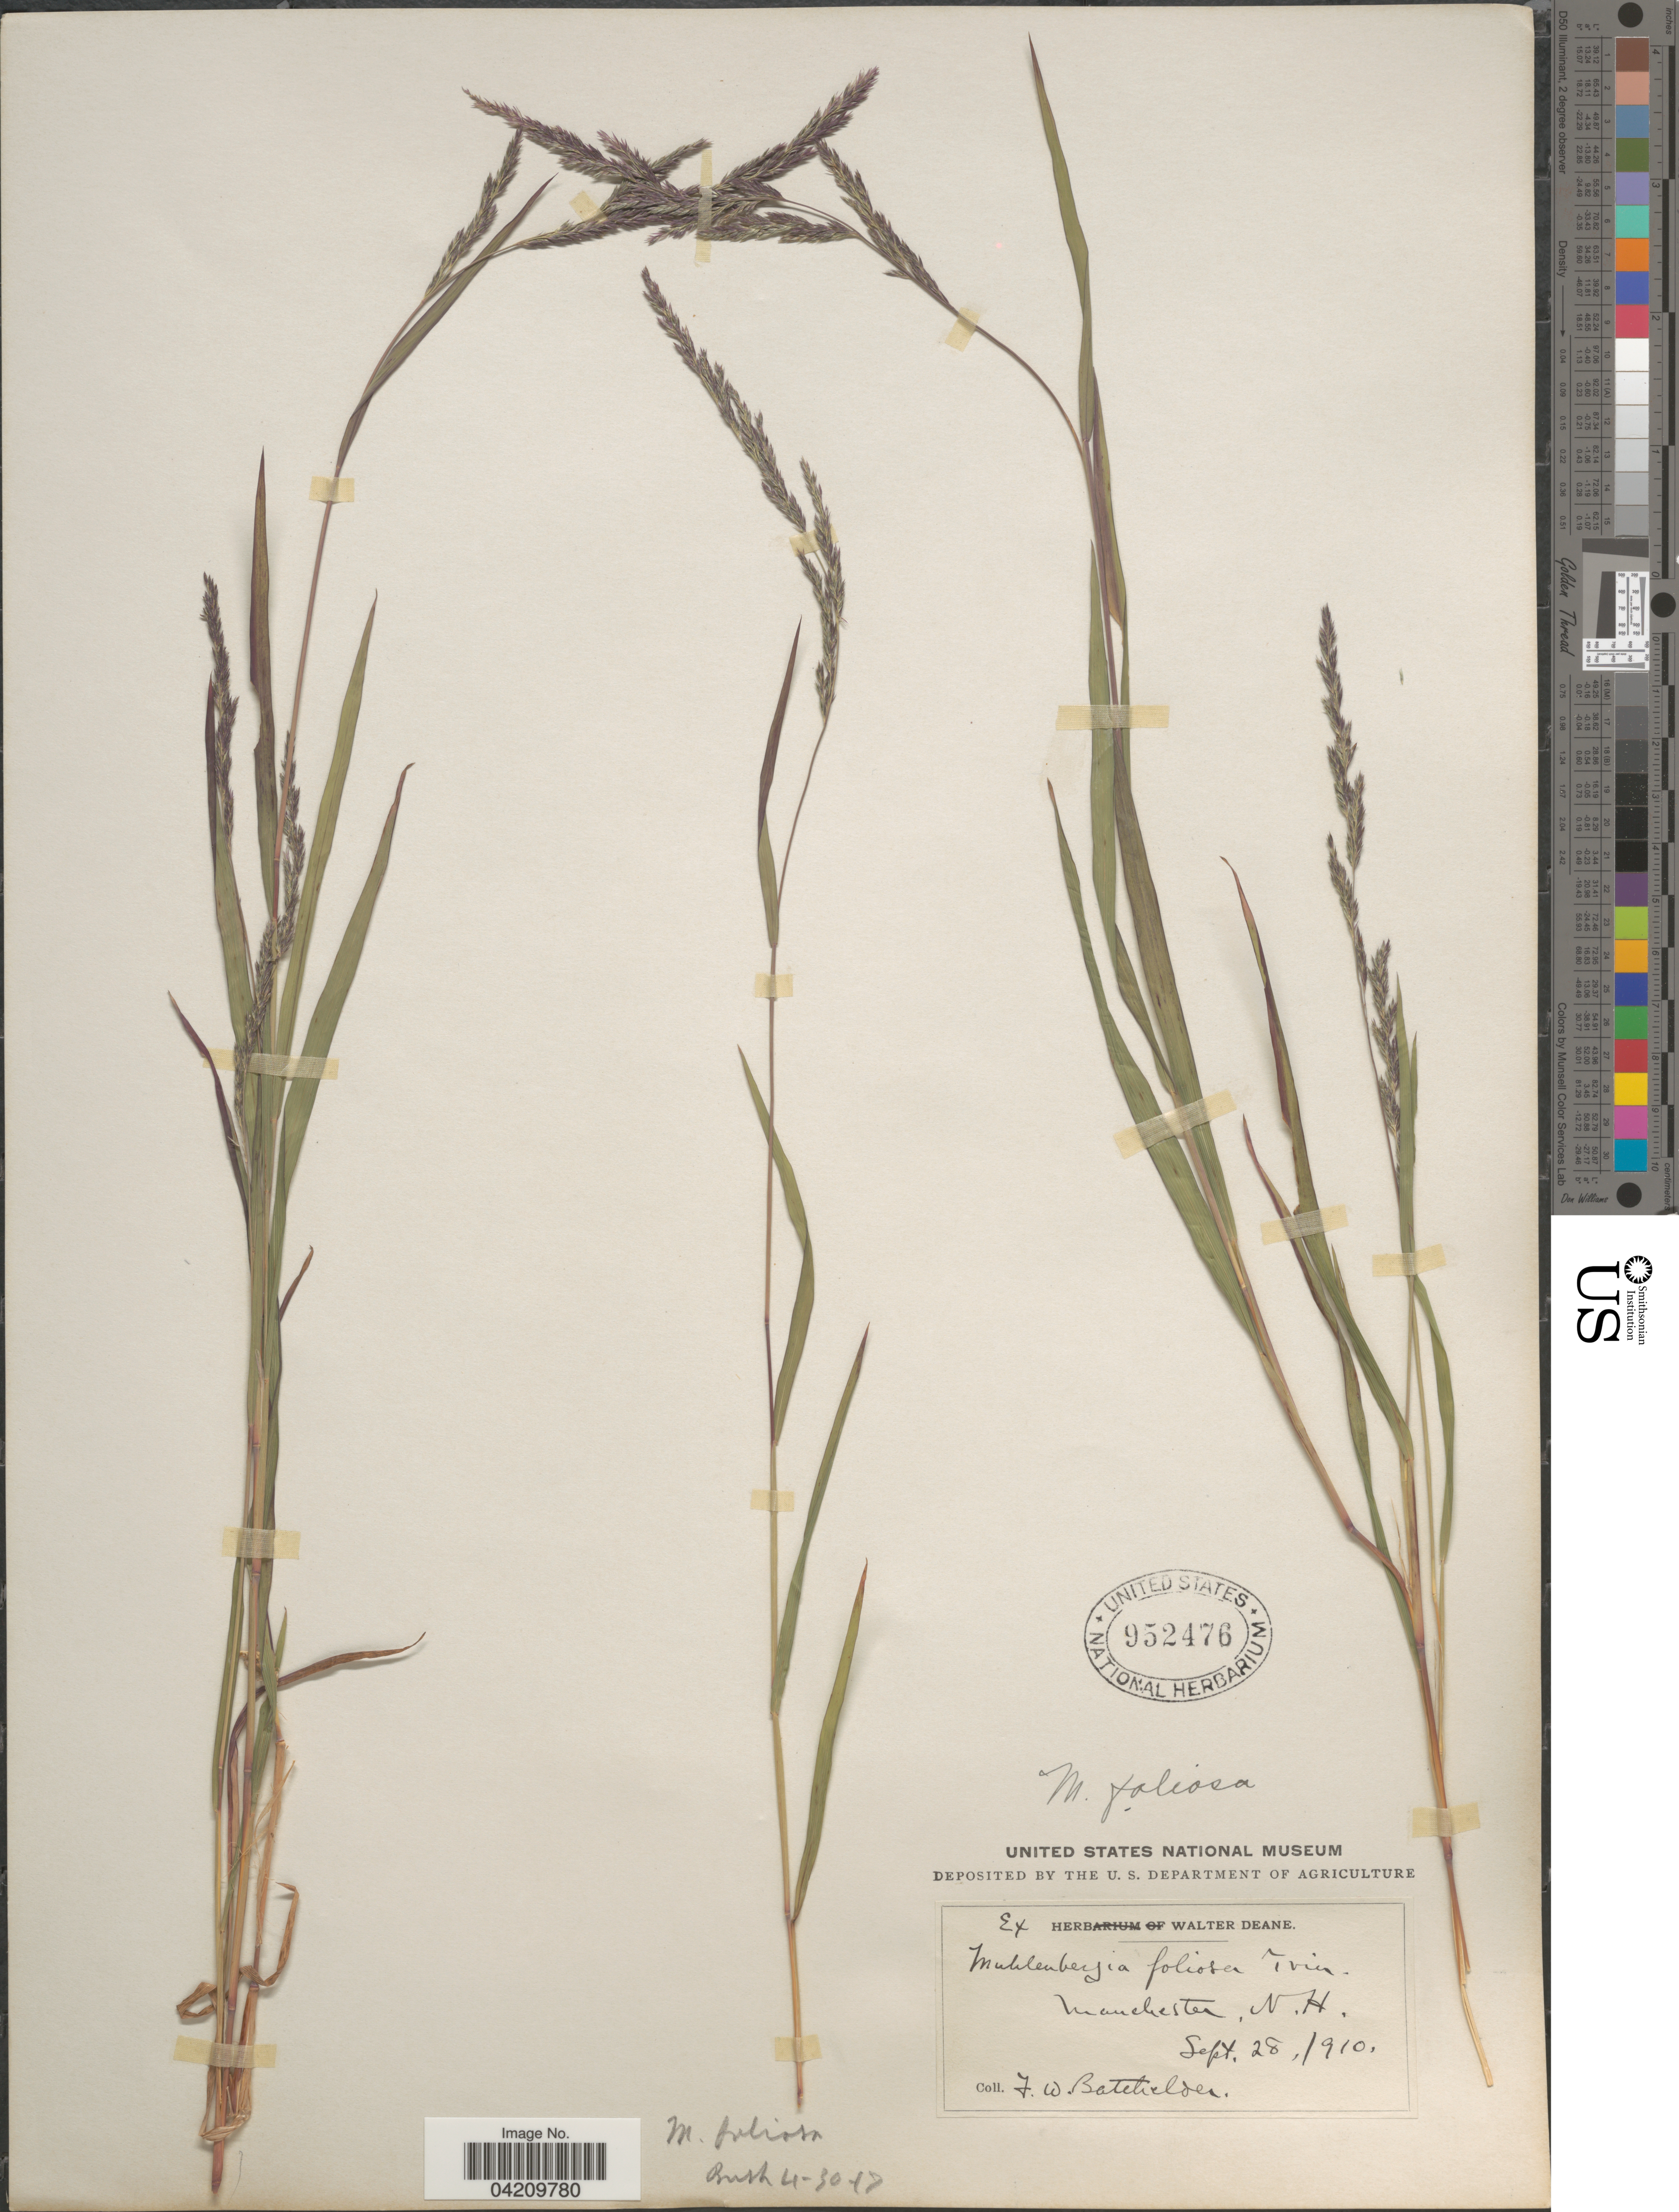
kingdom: Plantae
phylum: Tracheophyta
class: Liliopsida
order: Poales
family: Poaceae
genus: Muhlenbergia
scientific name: Muhlenbergia mexicana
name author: (L.) Trin.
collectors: F. Batchelder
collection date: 1910-09-28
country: United States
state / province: New Hampshire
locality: Manchester.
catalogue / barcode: US 952476